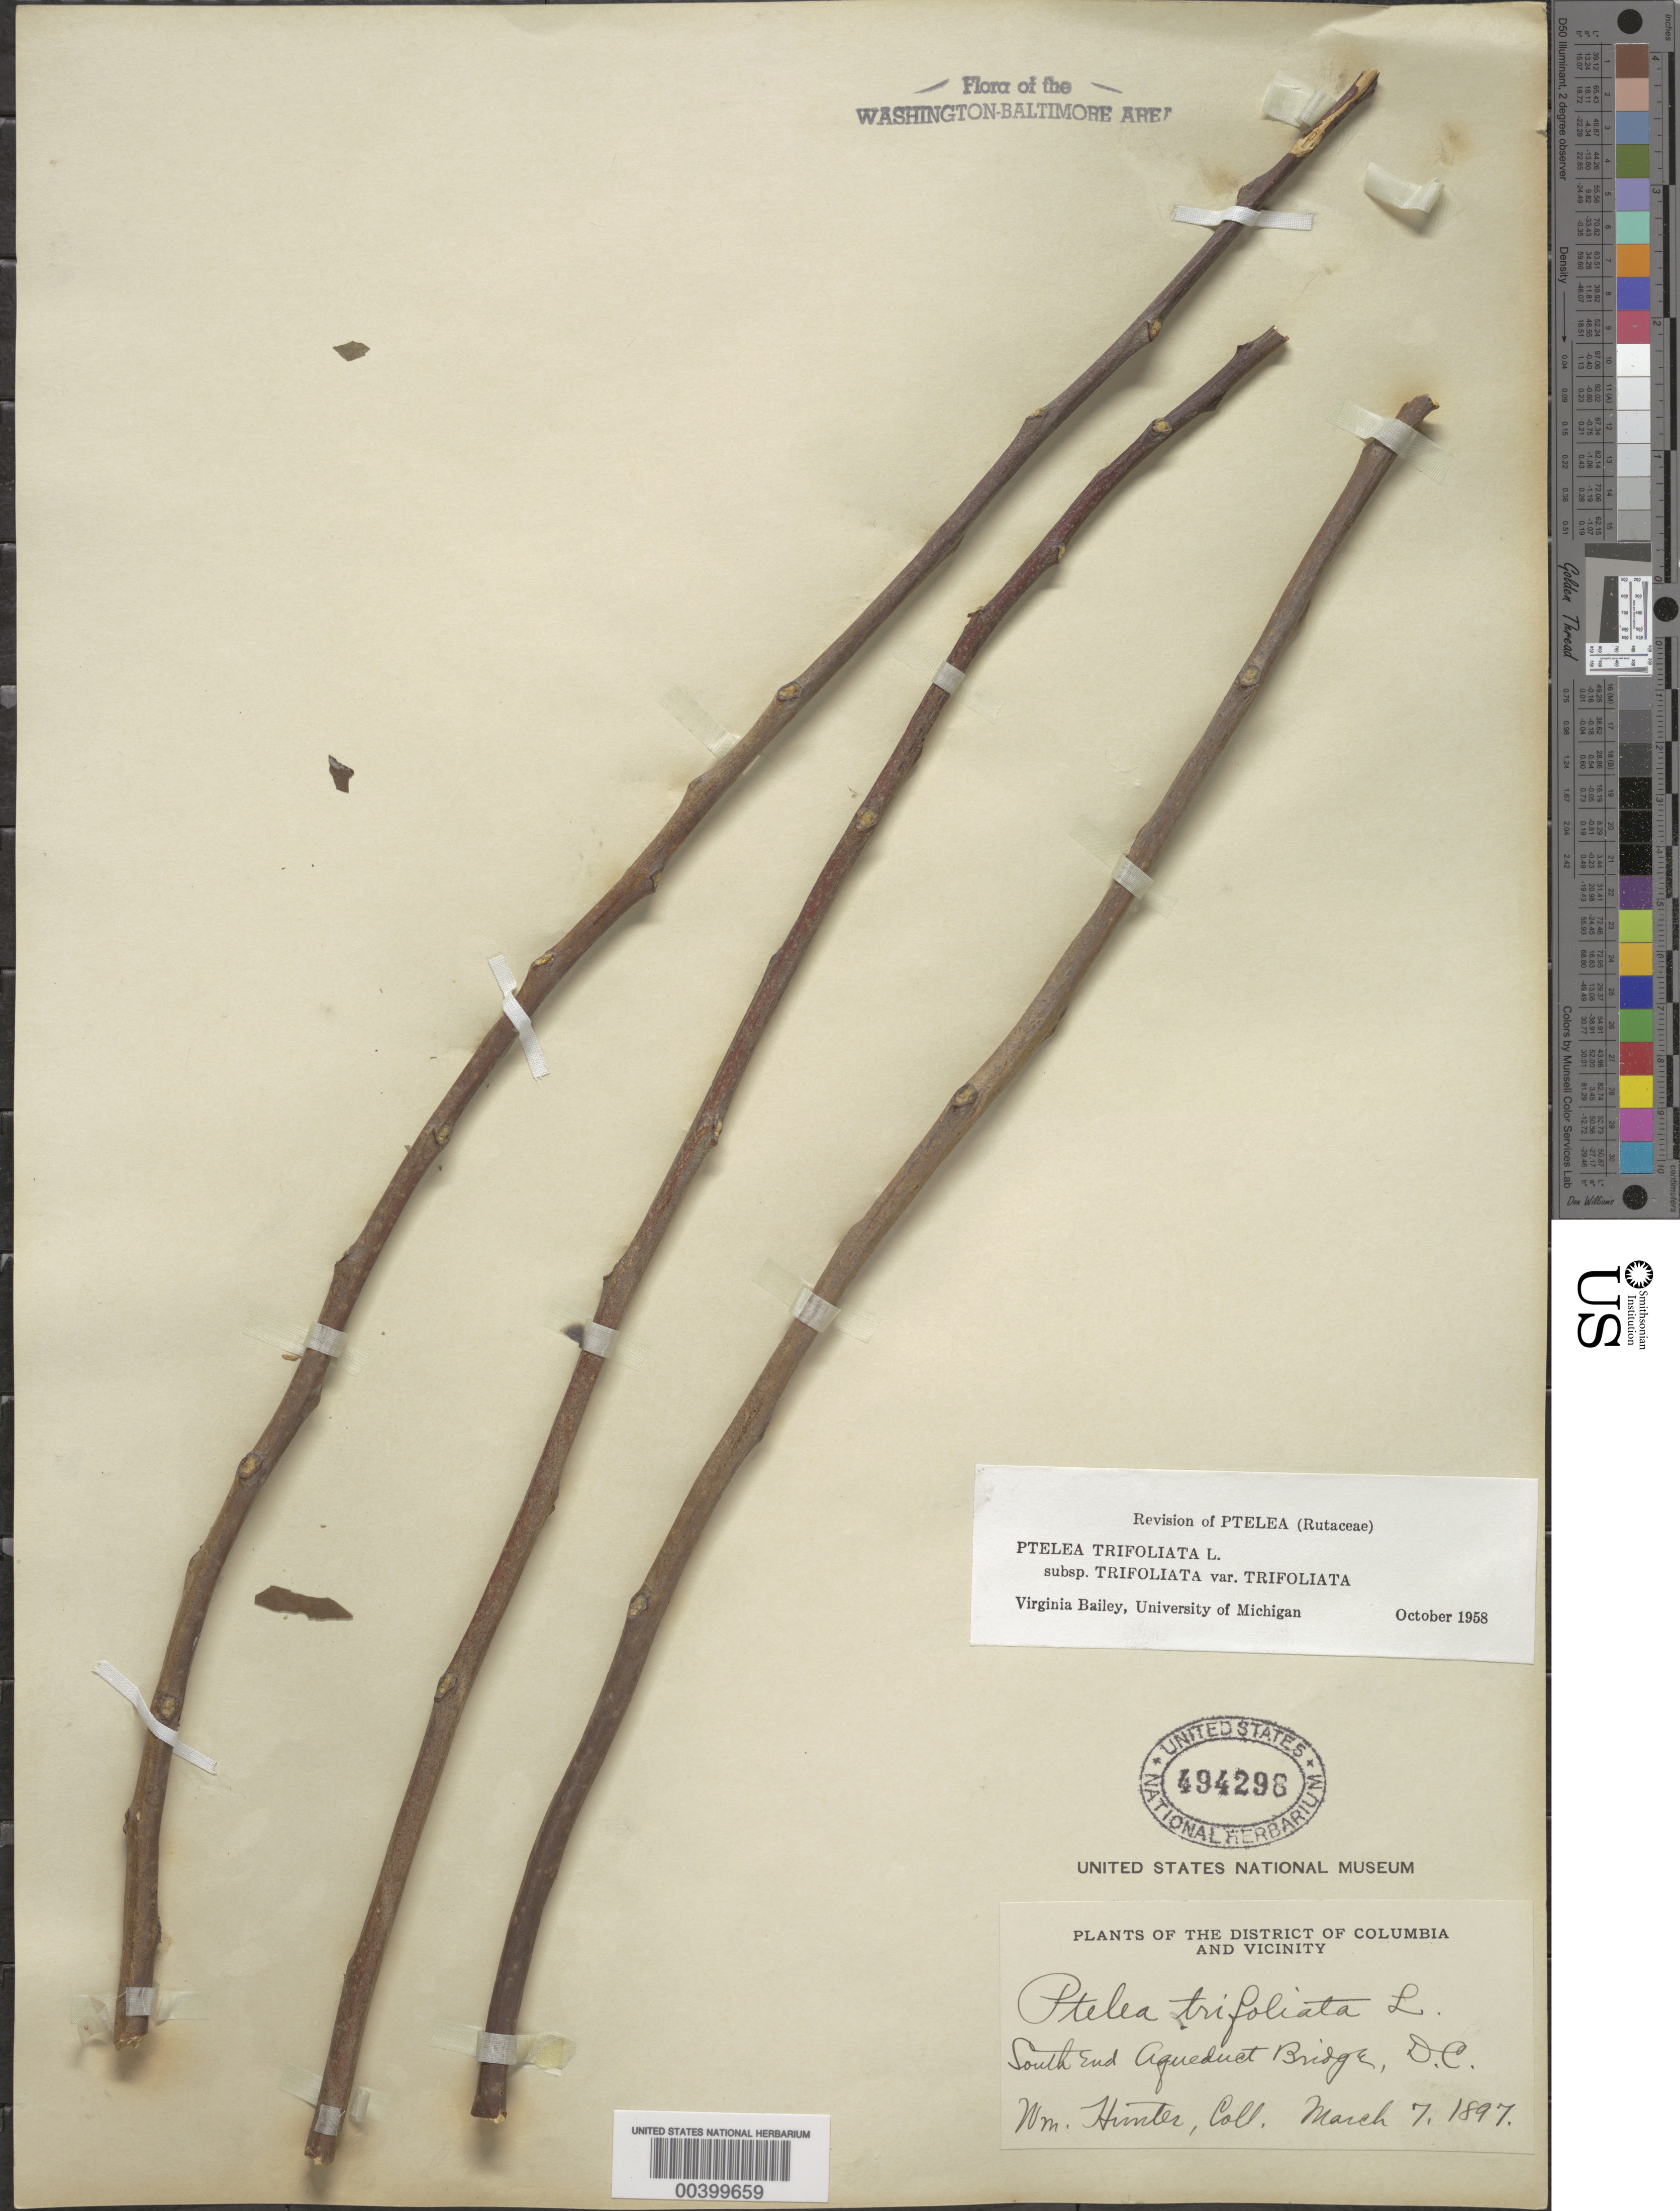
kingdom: Plantae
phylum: Tracheophyta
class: Magnoliopsida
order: Sapindales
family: Rutaceae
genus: Ptelea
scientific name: Ptelea trifoliata var. trifoliata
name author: L.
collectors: W. Hunter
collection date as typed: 07 Mar 1897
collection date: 1897-03-07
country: United States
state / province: Virginia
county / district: Fairfax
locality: Aqueduct Bridge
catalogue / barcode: US 494298